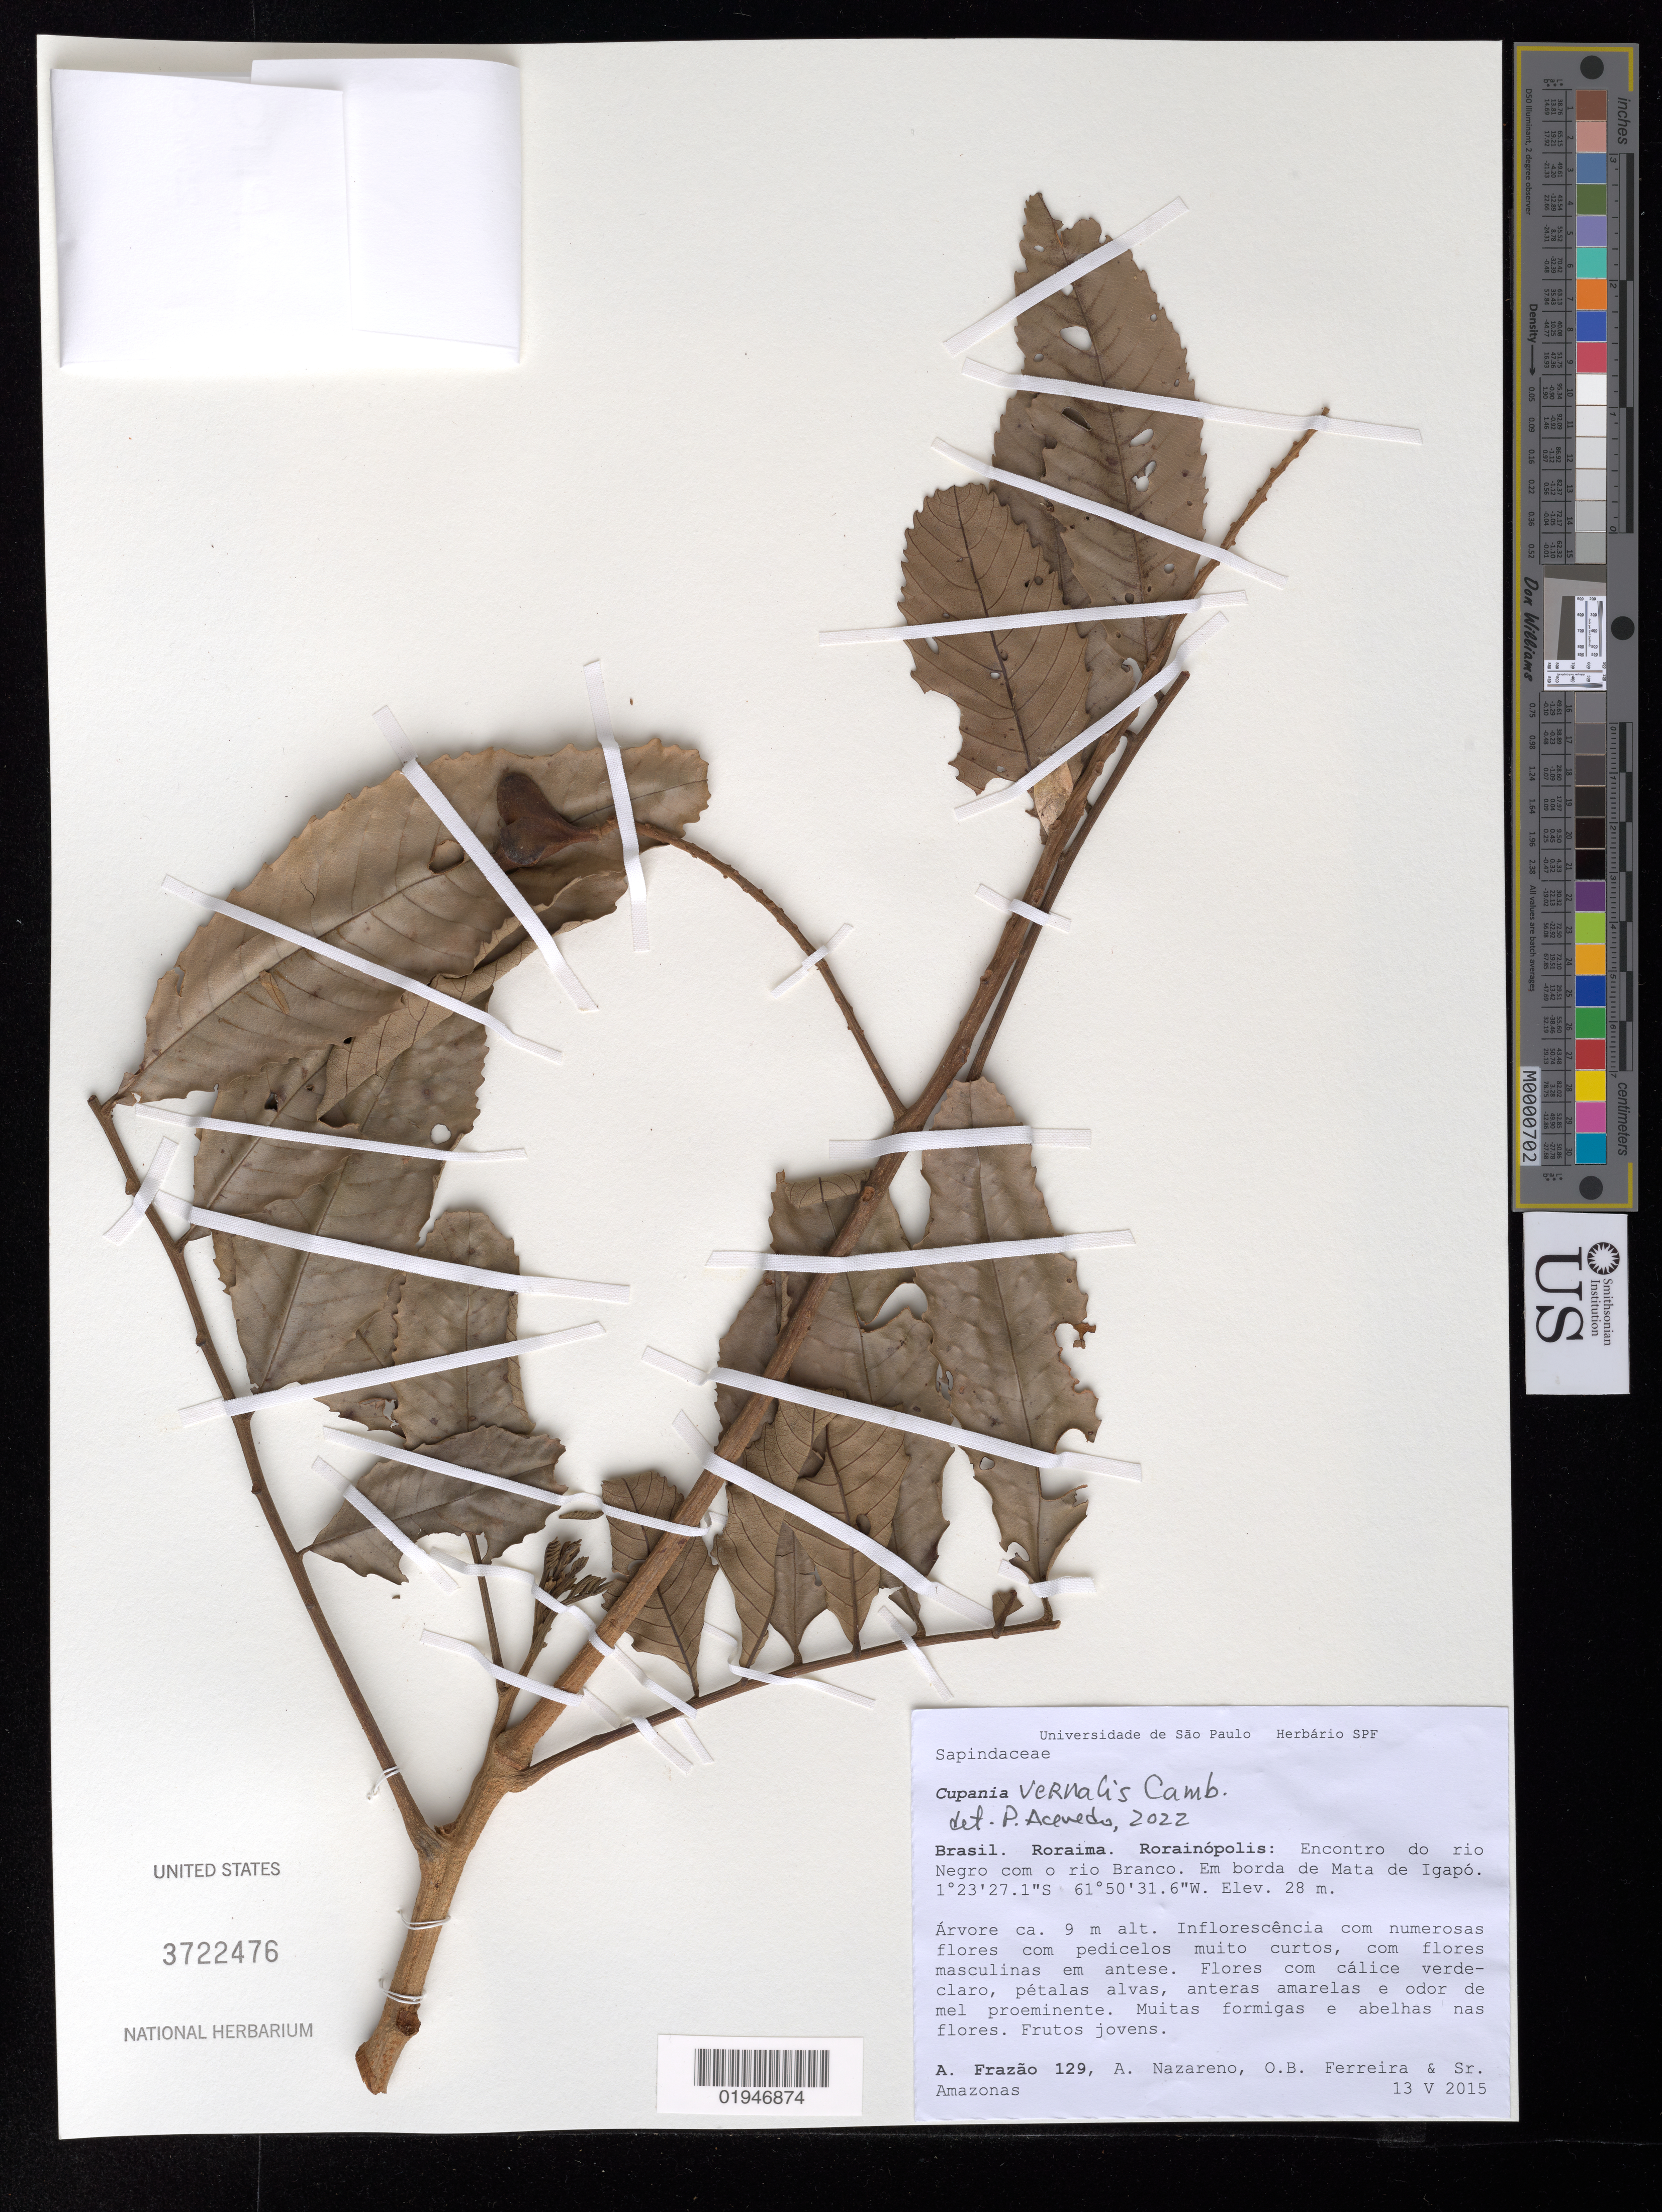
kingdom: Plantae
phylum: Tracheophyta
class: Magnoliopsida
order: Sapindales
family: Sapindaceae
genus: Cupania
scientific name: Cupania vernalis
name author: Cambess.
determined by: Acevedo-Rodríguez, P., (BOT), Smithsonian Institution - National Museum of Natural History (UNITED STATES)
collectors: A. Frazão, A. Nazareno & O. Ferreira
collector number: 129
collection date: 2015-05-13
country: Brazil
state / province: Roraima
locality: Rorainópolis. Encontro do rio Negro com o rio Branco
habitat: Em borda mata de igapó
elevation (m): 28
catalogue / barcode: US 3722476